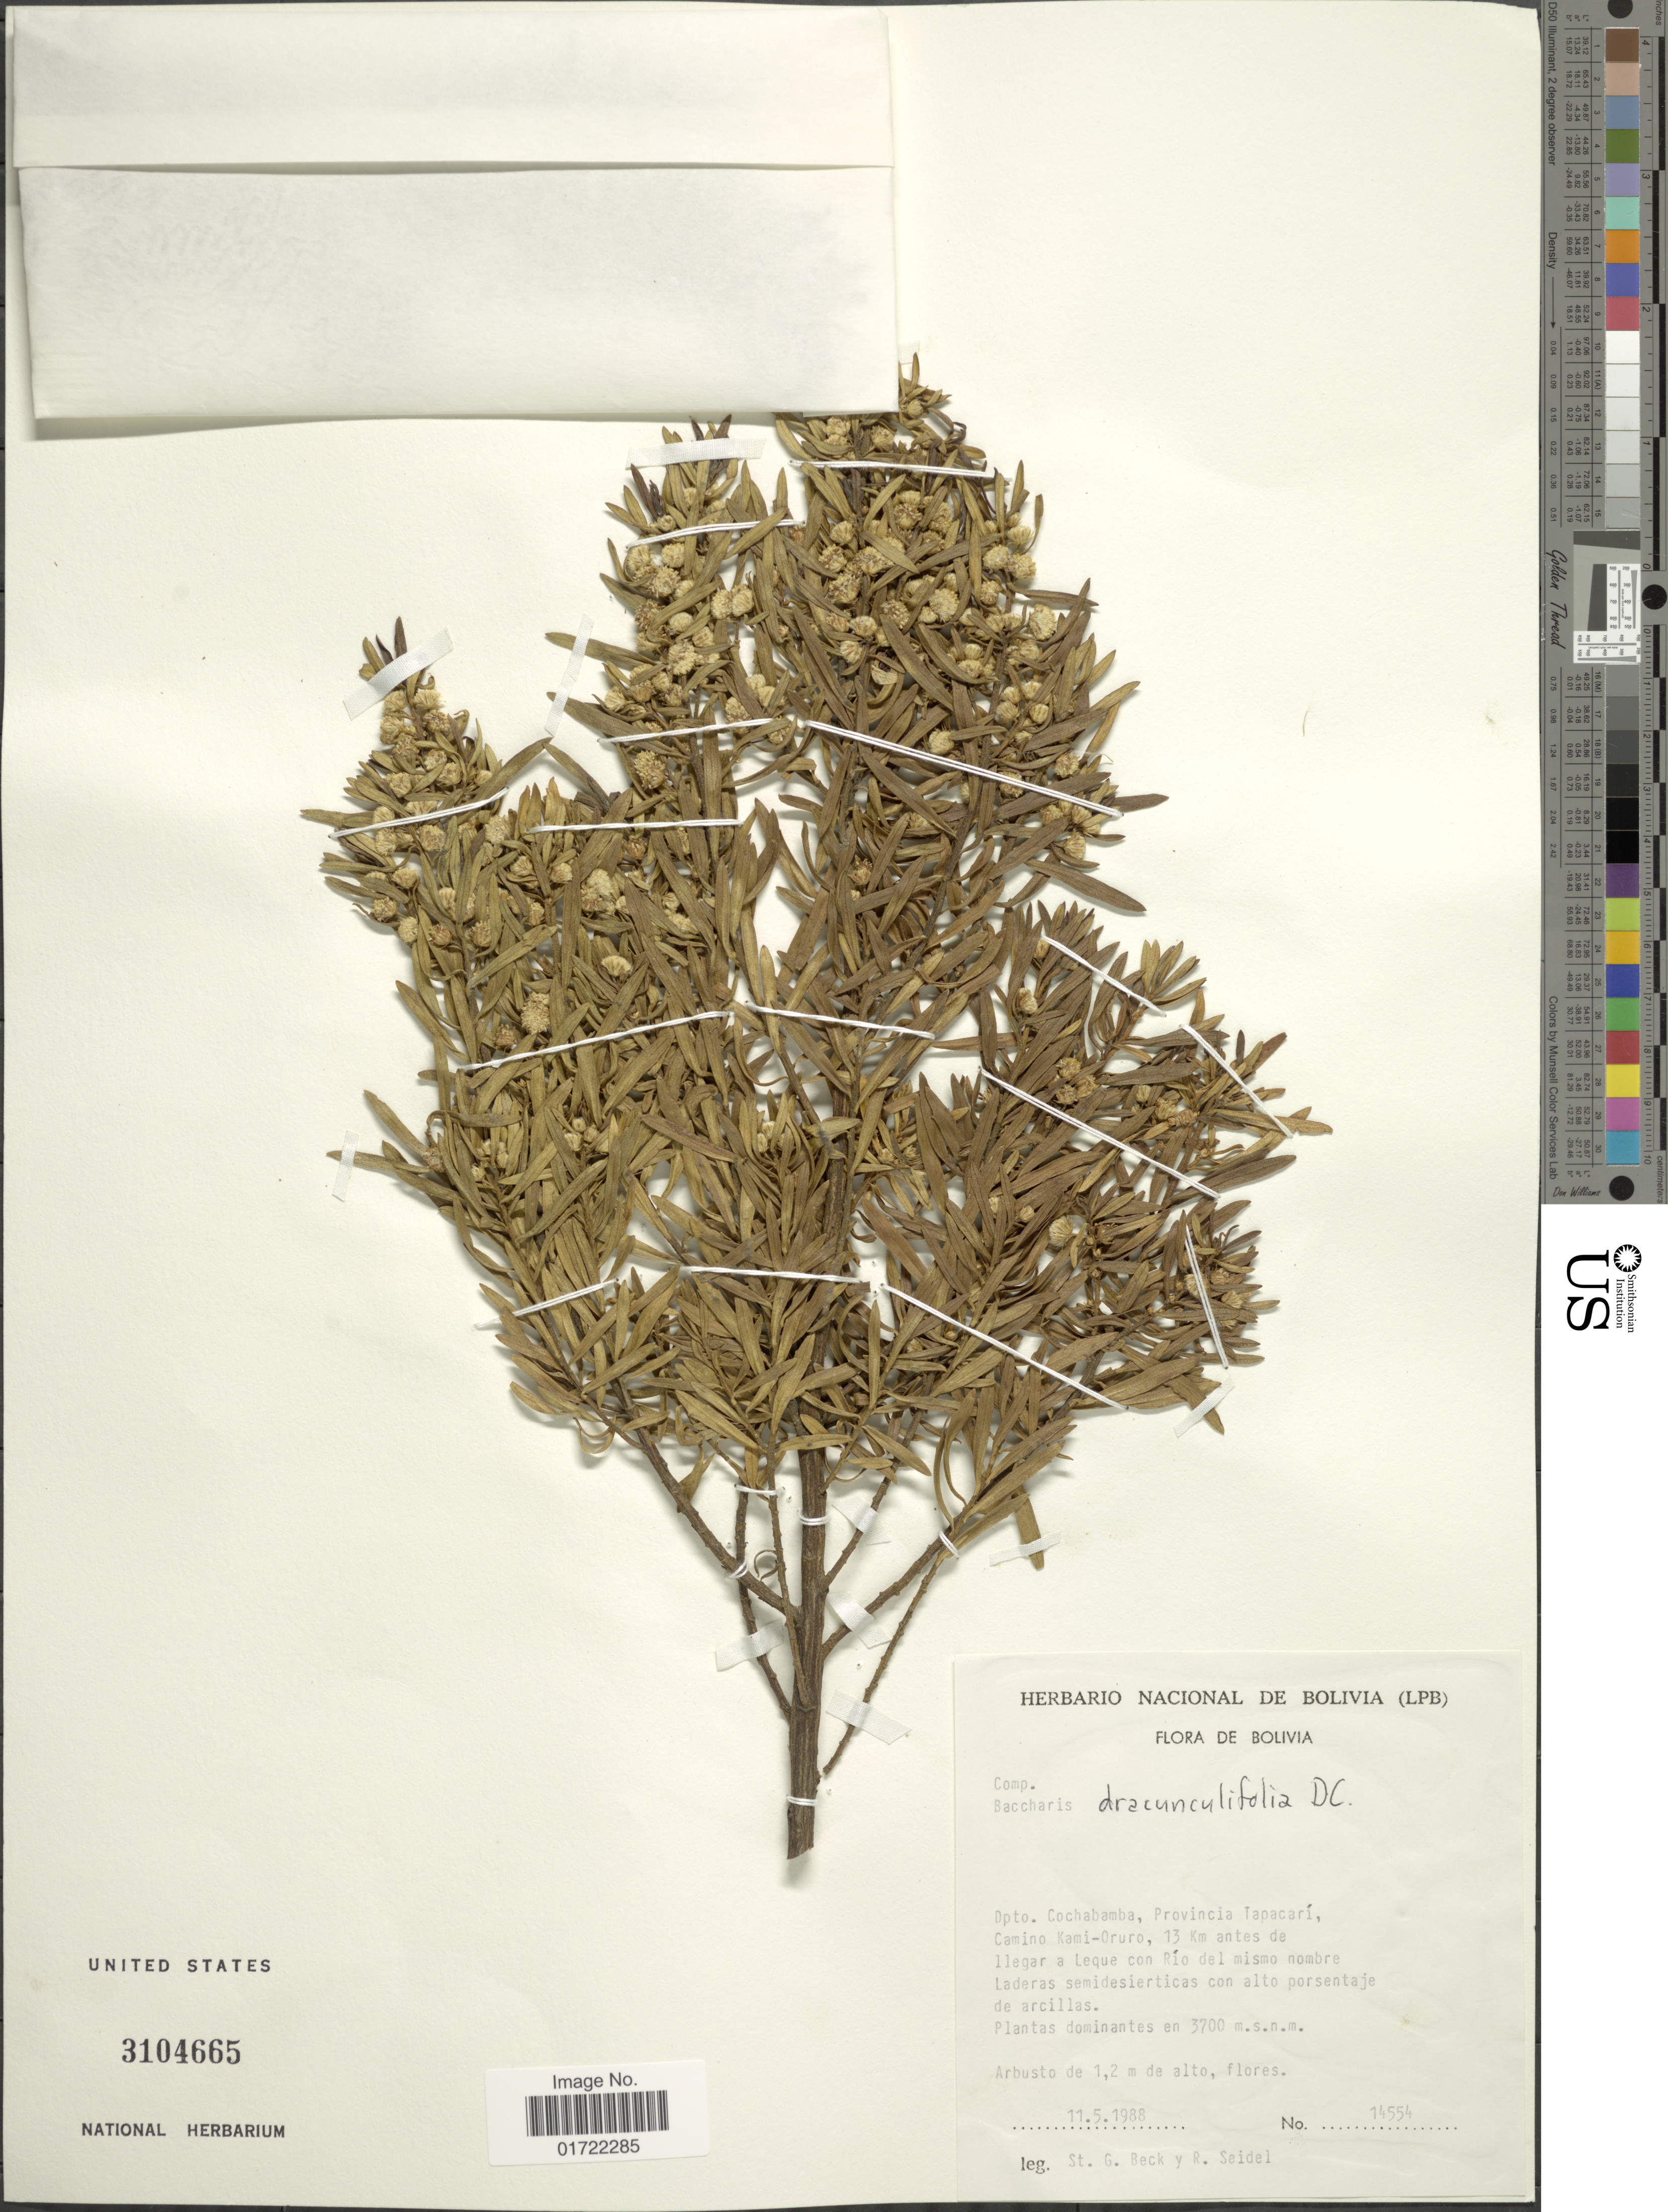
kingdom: Plantae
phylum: Tracheophyta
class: Magnoliopsida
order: Asterales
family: Asteraceae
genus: Baccharis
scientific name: Baccharis dracunculifolia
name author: DC.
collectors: S. G. Beck & R. Seidel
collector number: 14554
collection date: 1988-05-11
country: Bolivia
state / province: Cochabamba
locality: Provincia Tapacari, Camino Kami-Oruro, 13 km antes de llegar a Leque con Rio del mismo nombre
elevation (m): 3700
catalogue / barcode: US 3104665